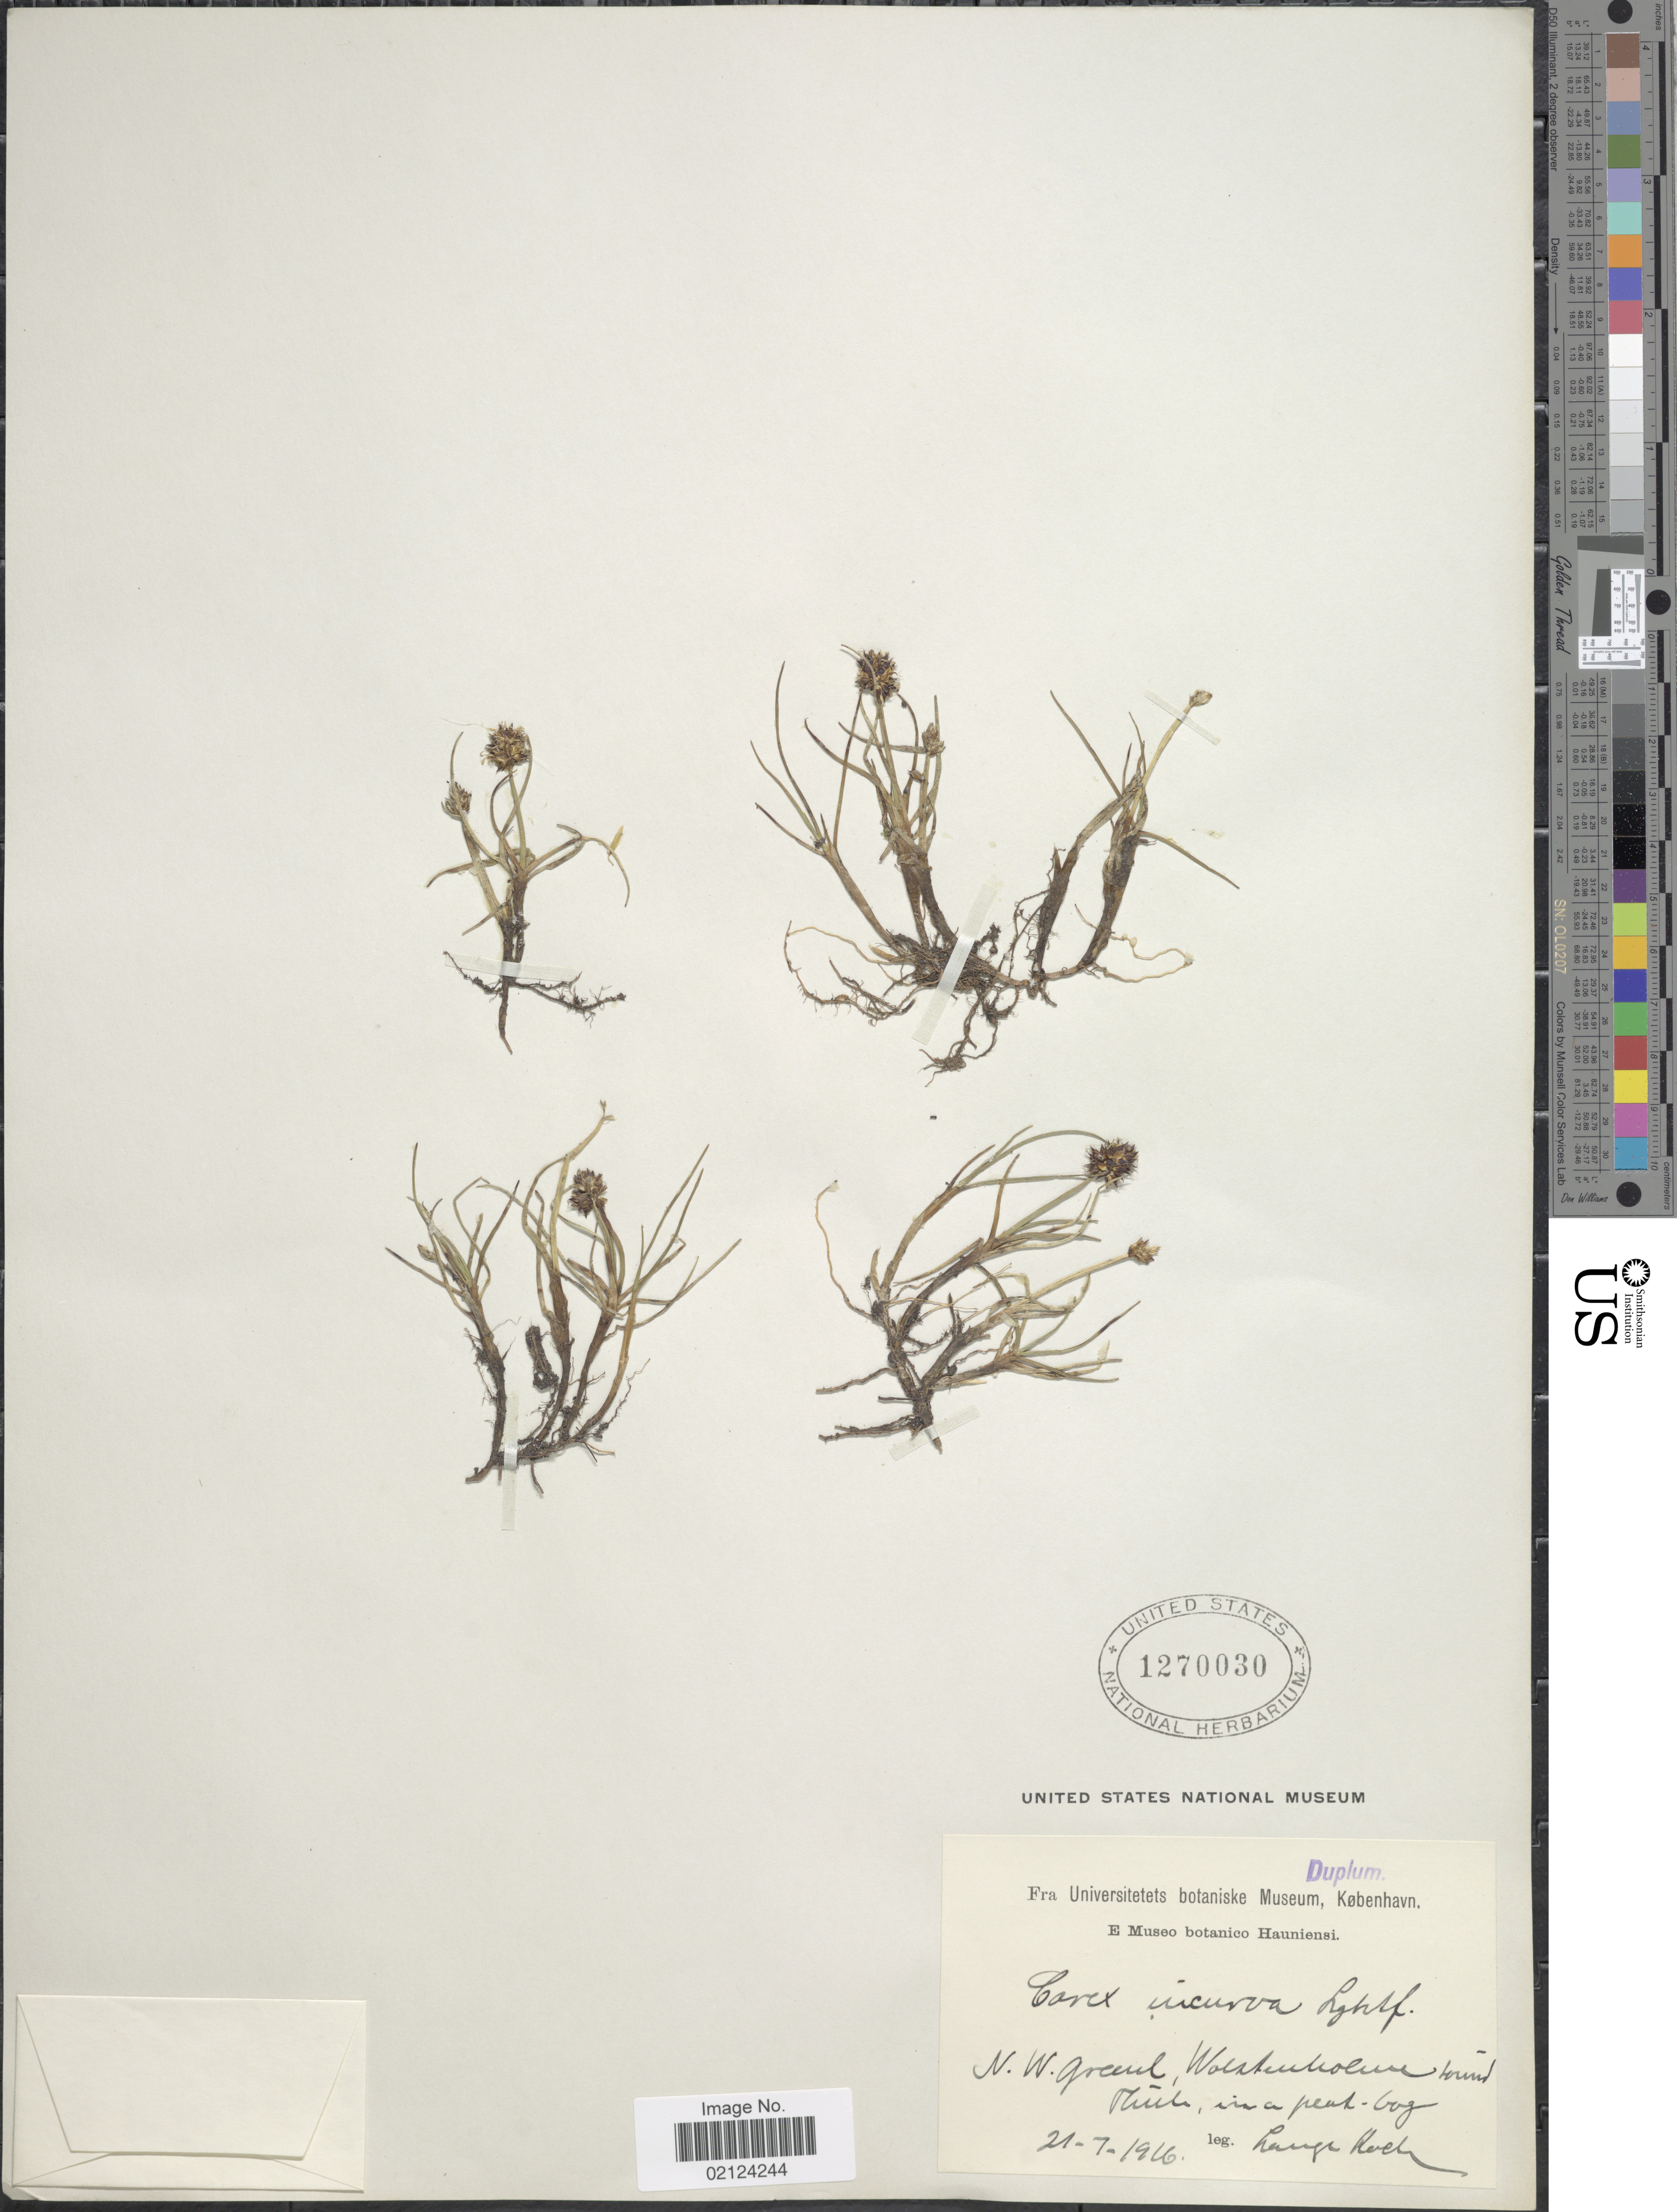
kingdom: Plantae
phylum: Tracheophyta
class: Liliopsida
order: Poales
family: Cyperaceae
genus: Carex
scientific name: Carex maritima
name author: Gunnerus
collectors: L. Koch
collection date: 1916-07-21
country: Greenland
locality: N. W. Greenland, Wolstenholme Sound Thule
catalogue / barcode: US 1270030